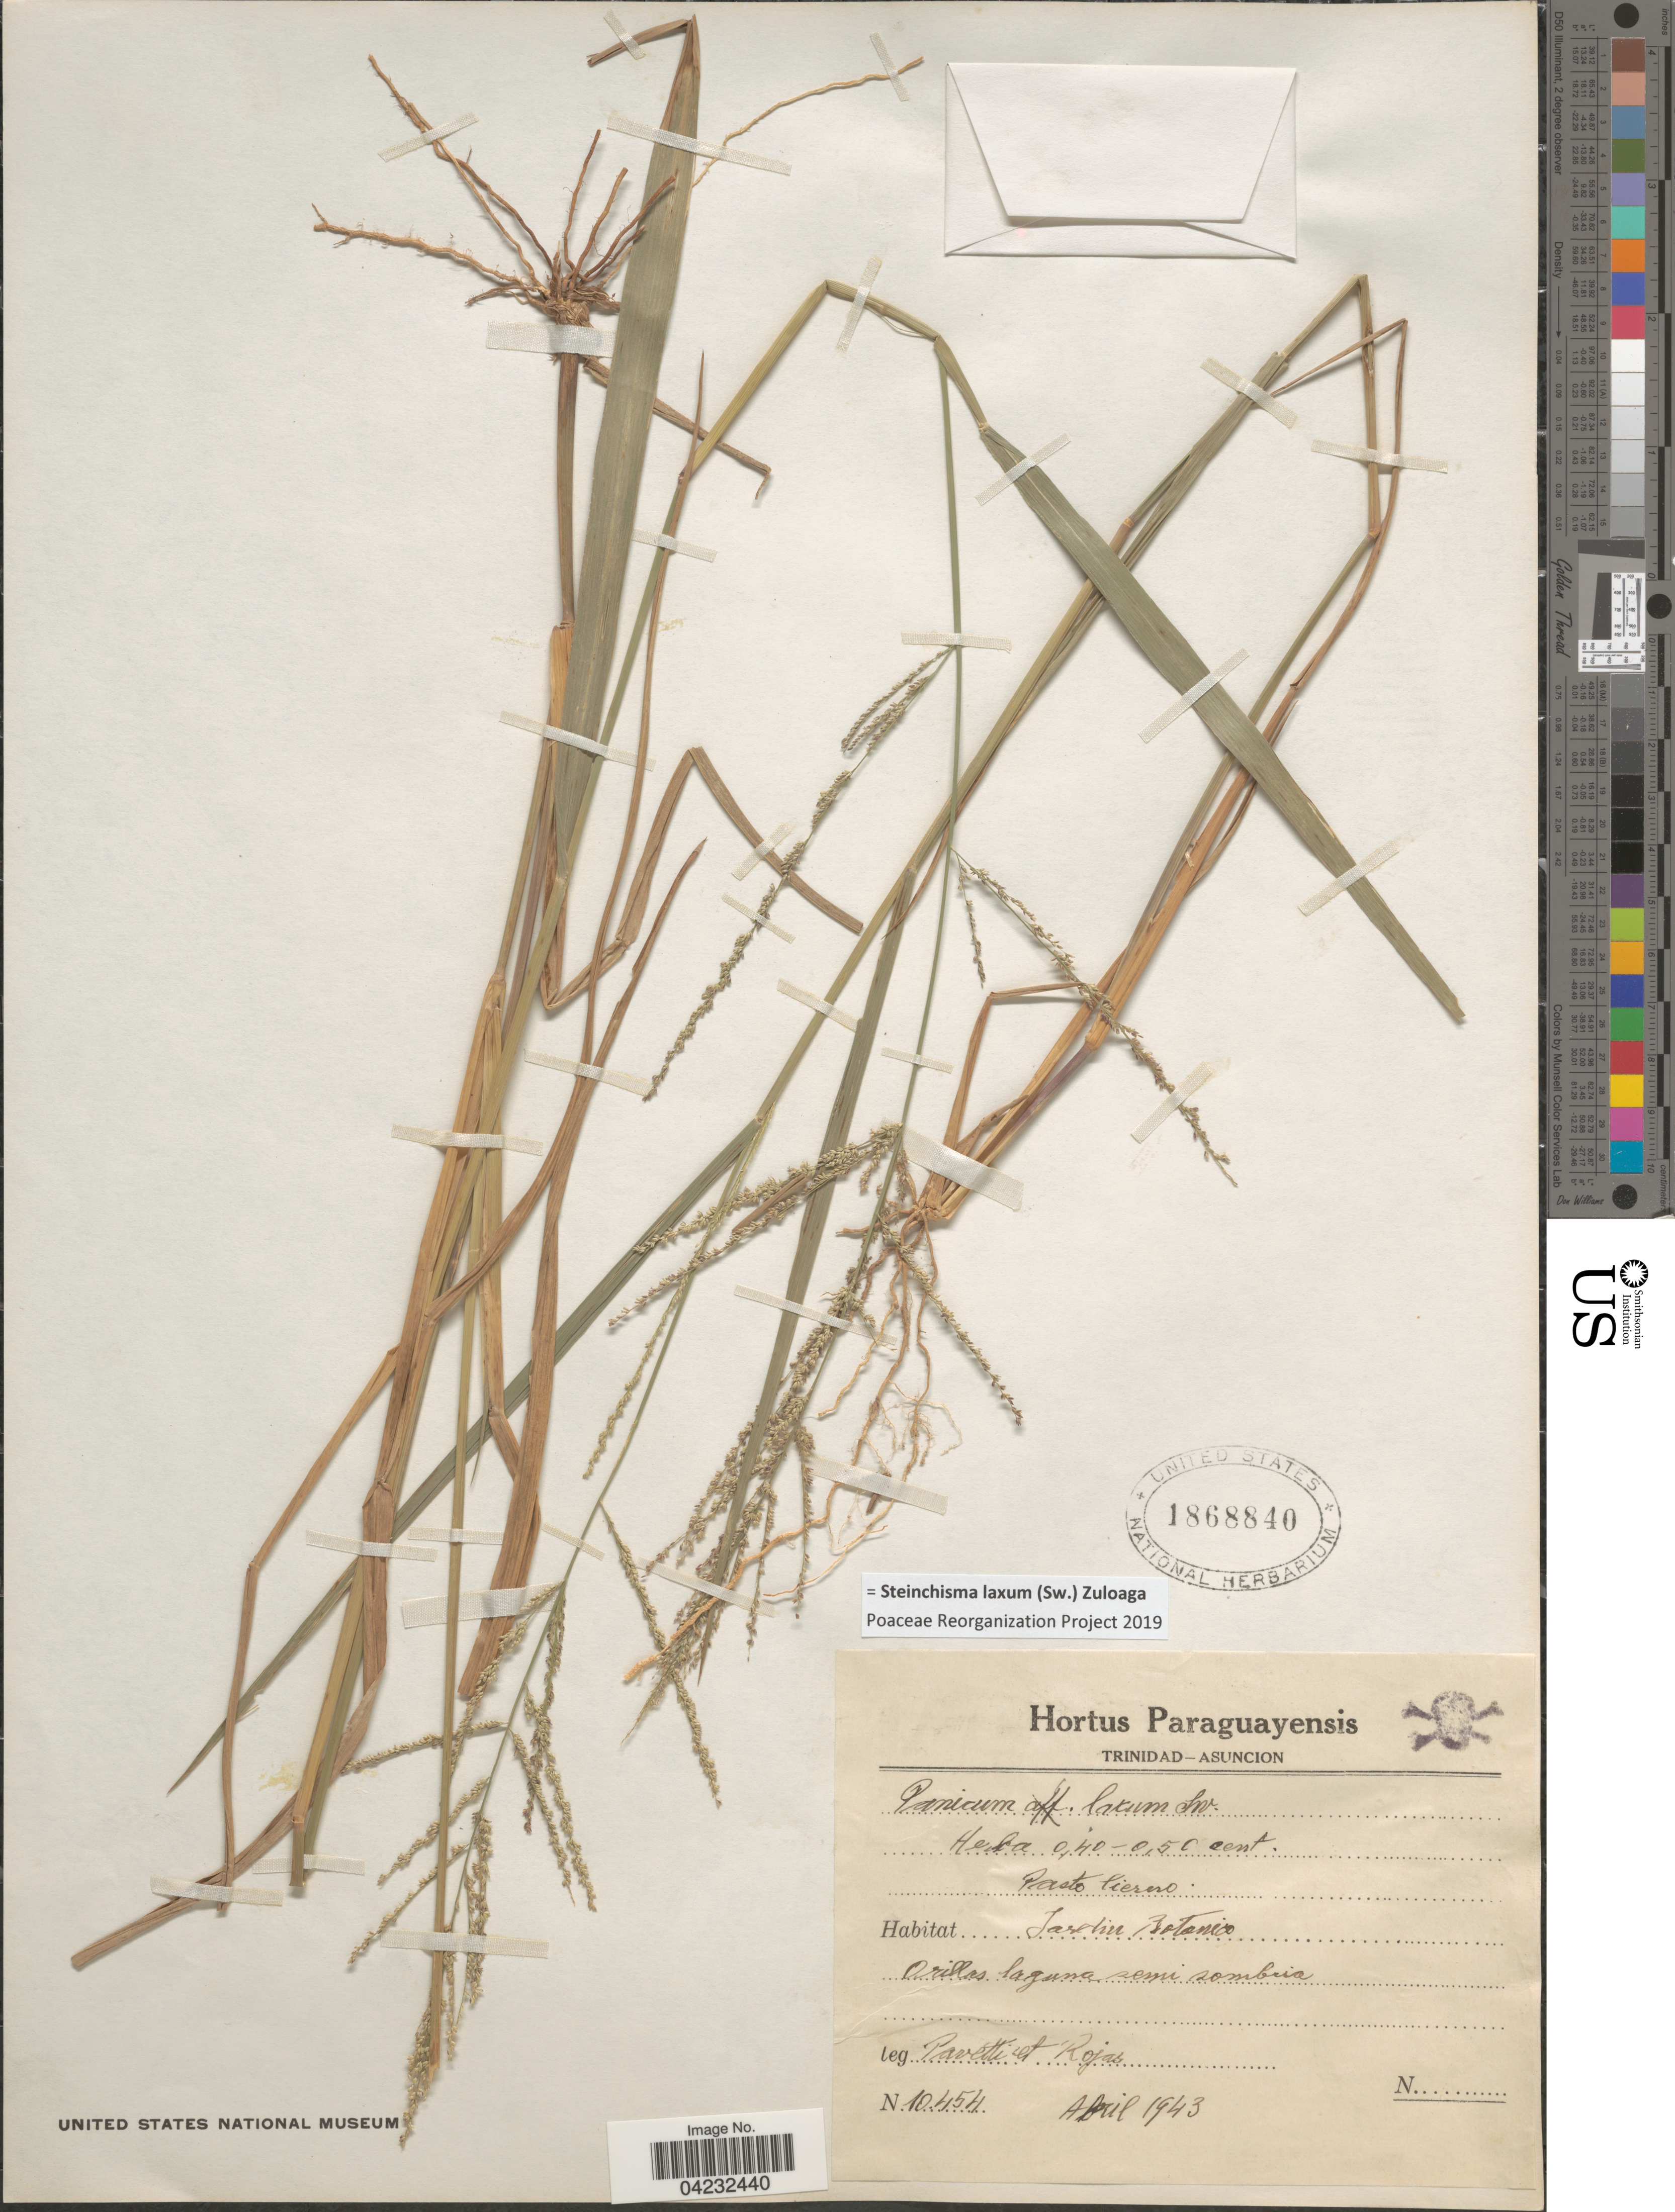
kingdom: Plantae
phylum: Tracheophyta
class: Liliopsida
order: Poales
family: Poaceae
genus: Steinchisma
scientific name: Steinchisma laxum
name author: (Sw.) Zuloaga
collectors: -. Pavetti & Rojas, --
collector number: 10454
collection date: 1943-04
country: Paraguay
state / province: Asuncion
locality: Jardin Botanico. Orillas laguna semi sombria.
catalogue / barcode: US 1868840